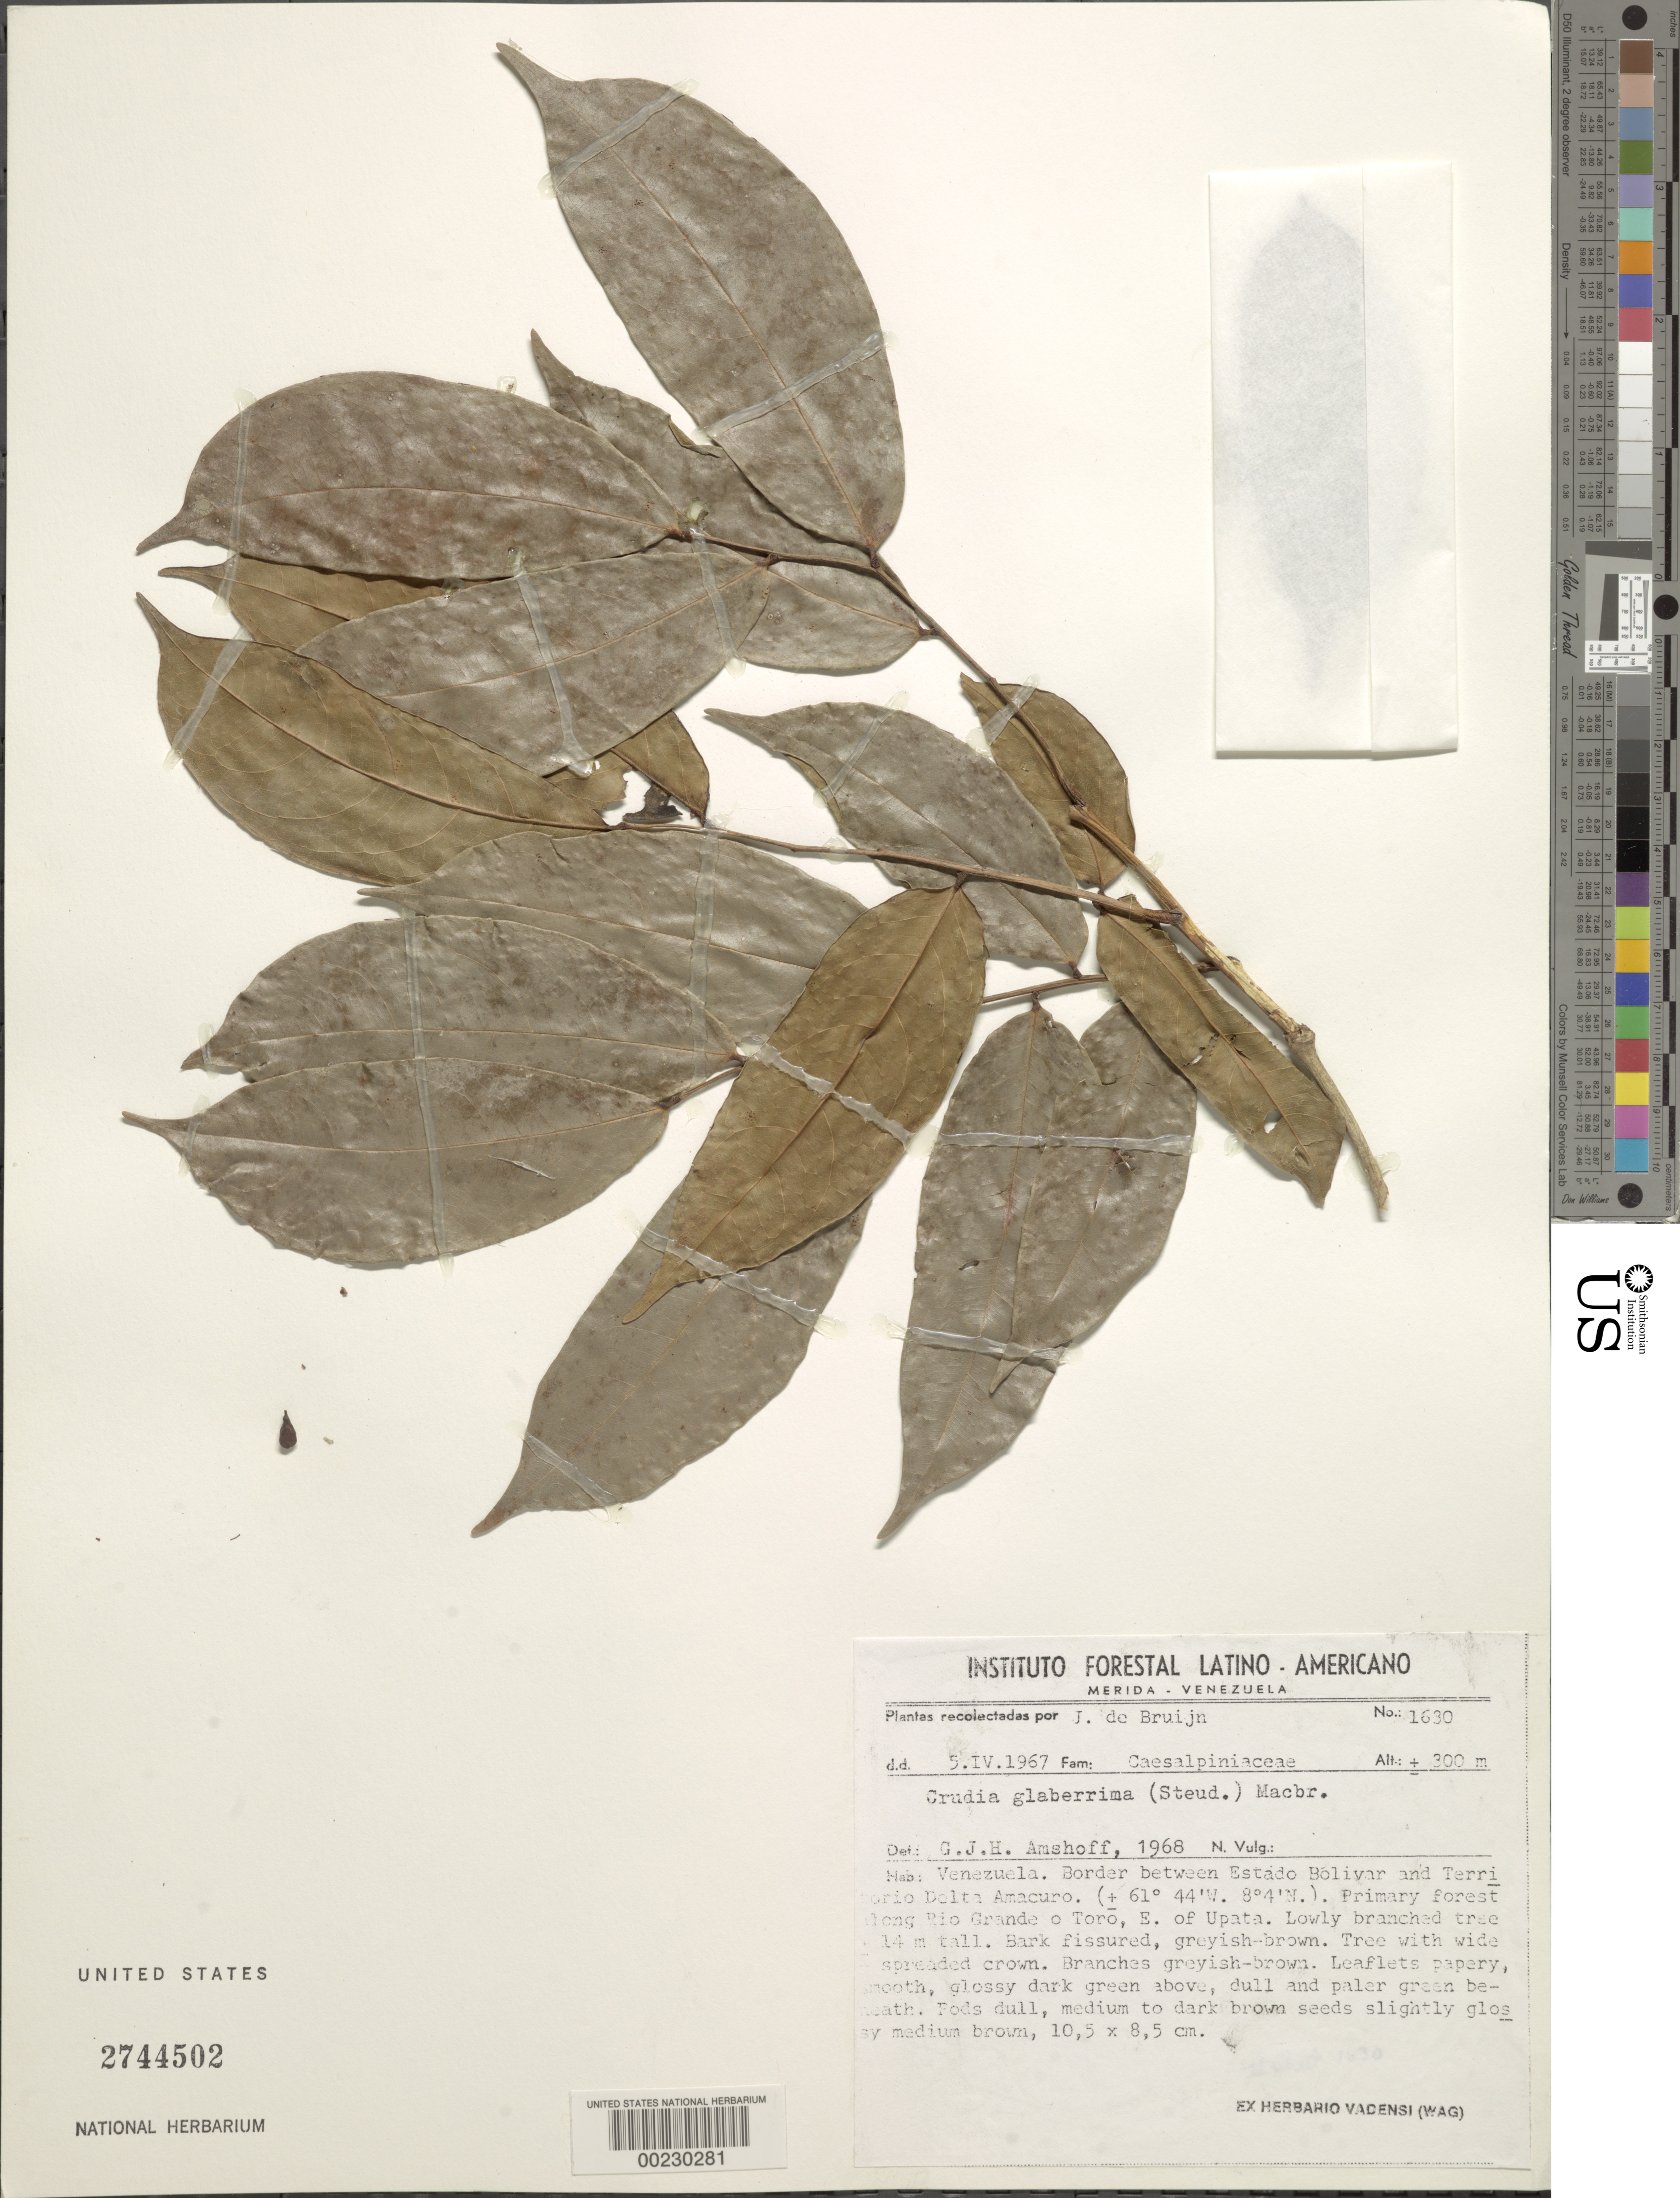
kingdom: Plantae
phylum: Tracheophyta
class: Magnoliopsida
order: Fabales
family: Fabaceae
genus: Crudia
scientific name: Crudia glaberrima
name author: (Steud.) J.F. Macbr.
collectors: J. Bruijn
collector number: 1630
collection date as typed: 05 Apr 1967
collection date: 1967-04-05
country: Venezuela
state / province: Bolivar / Delta Amacuro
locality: Along rio drade o toro, e of upata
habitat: Primary forest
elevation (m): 155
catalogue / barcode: US 2744502